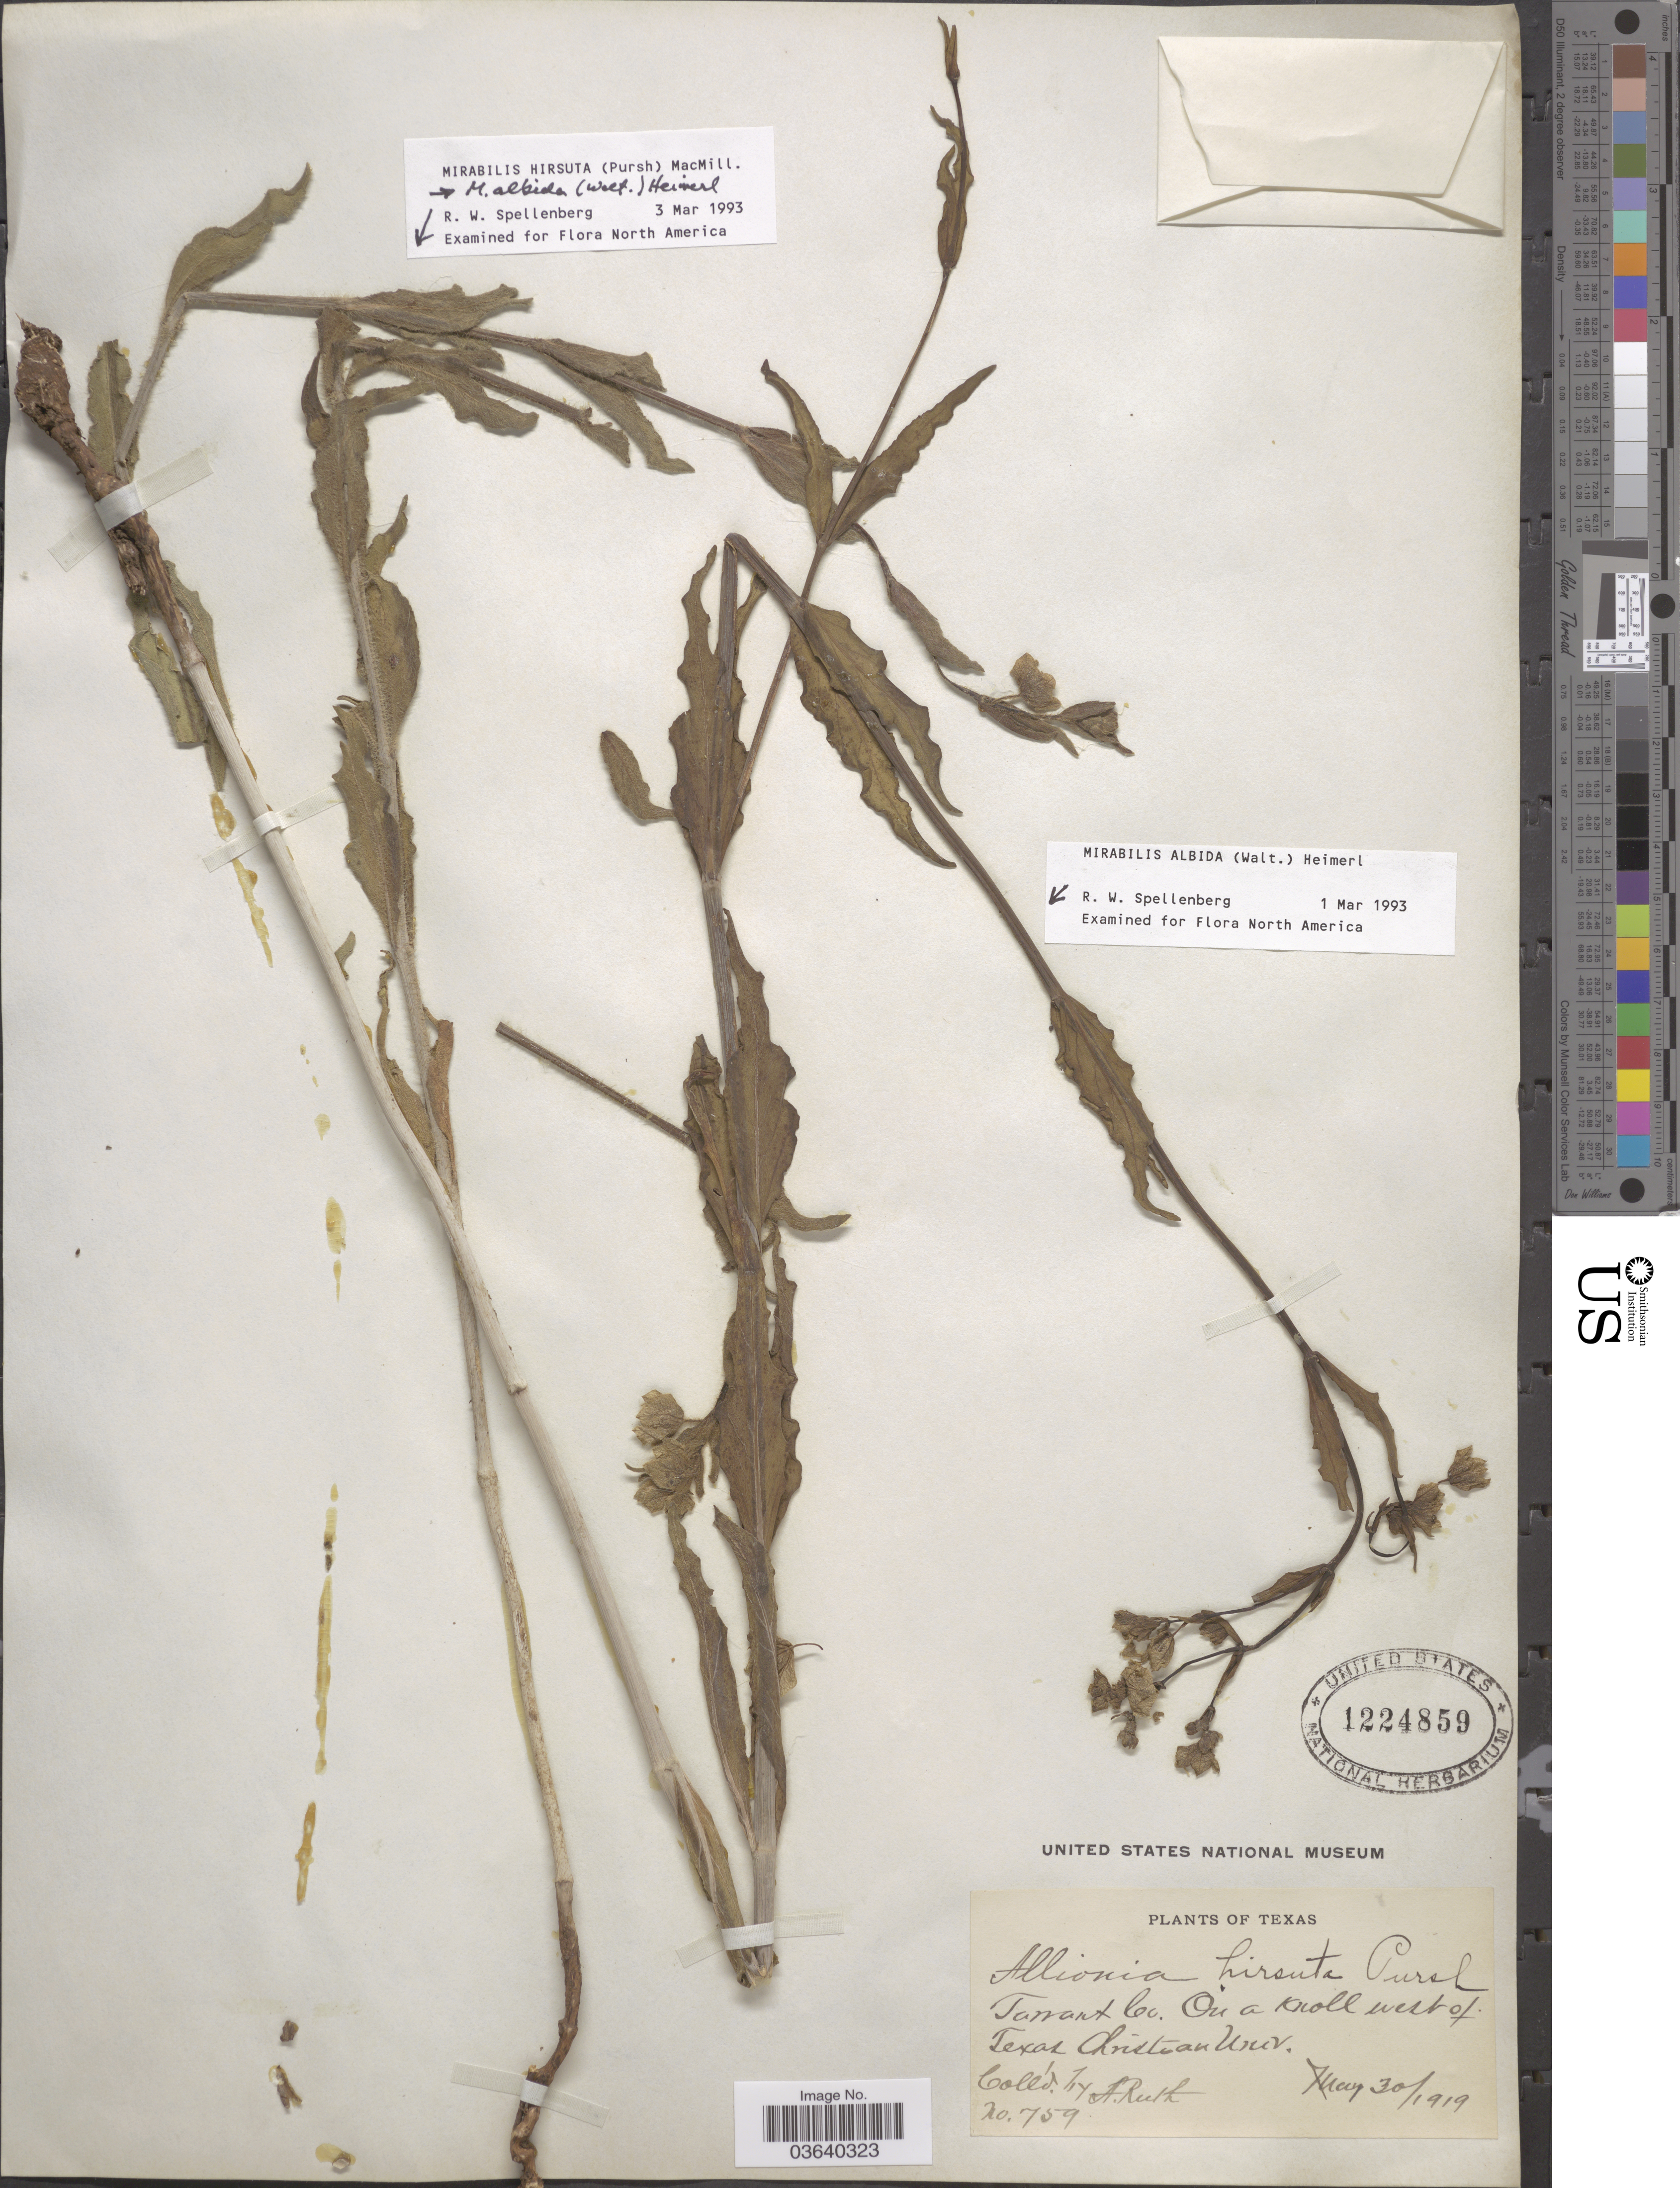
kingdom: Plantae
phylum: Tracheophyta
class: Magnoliopsida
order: Caryophyllales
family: Nyctaginaceae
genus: Mirabilis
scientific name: Mirabilis albida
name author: (Walter) Heimerl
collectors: A. Ruth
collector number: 759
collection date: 1919-05-30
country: United States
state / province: Texas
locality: Tarrant Co. On a knoll west of Texas Christian Univ.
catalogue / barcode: US 1224859